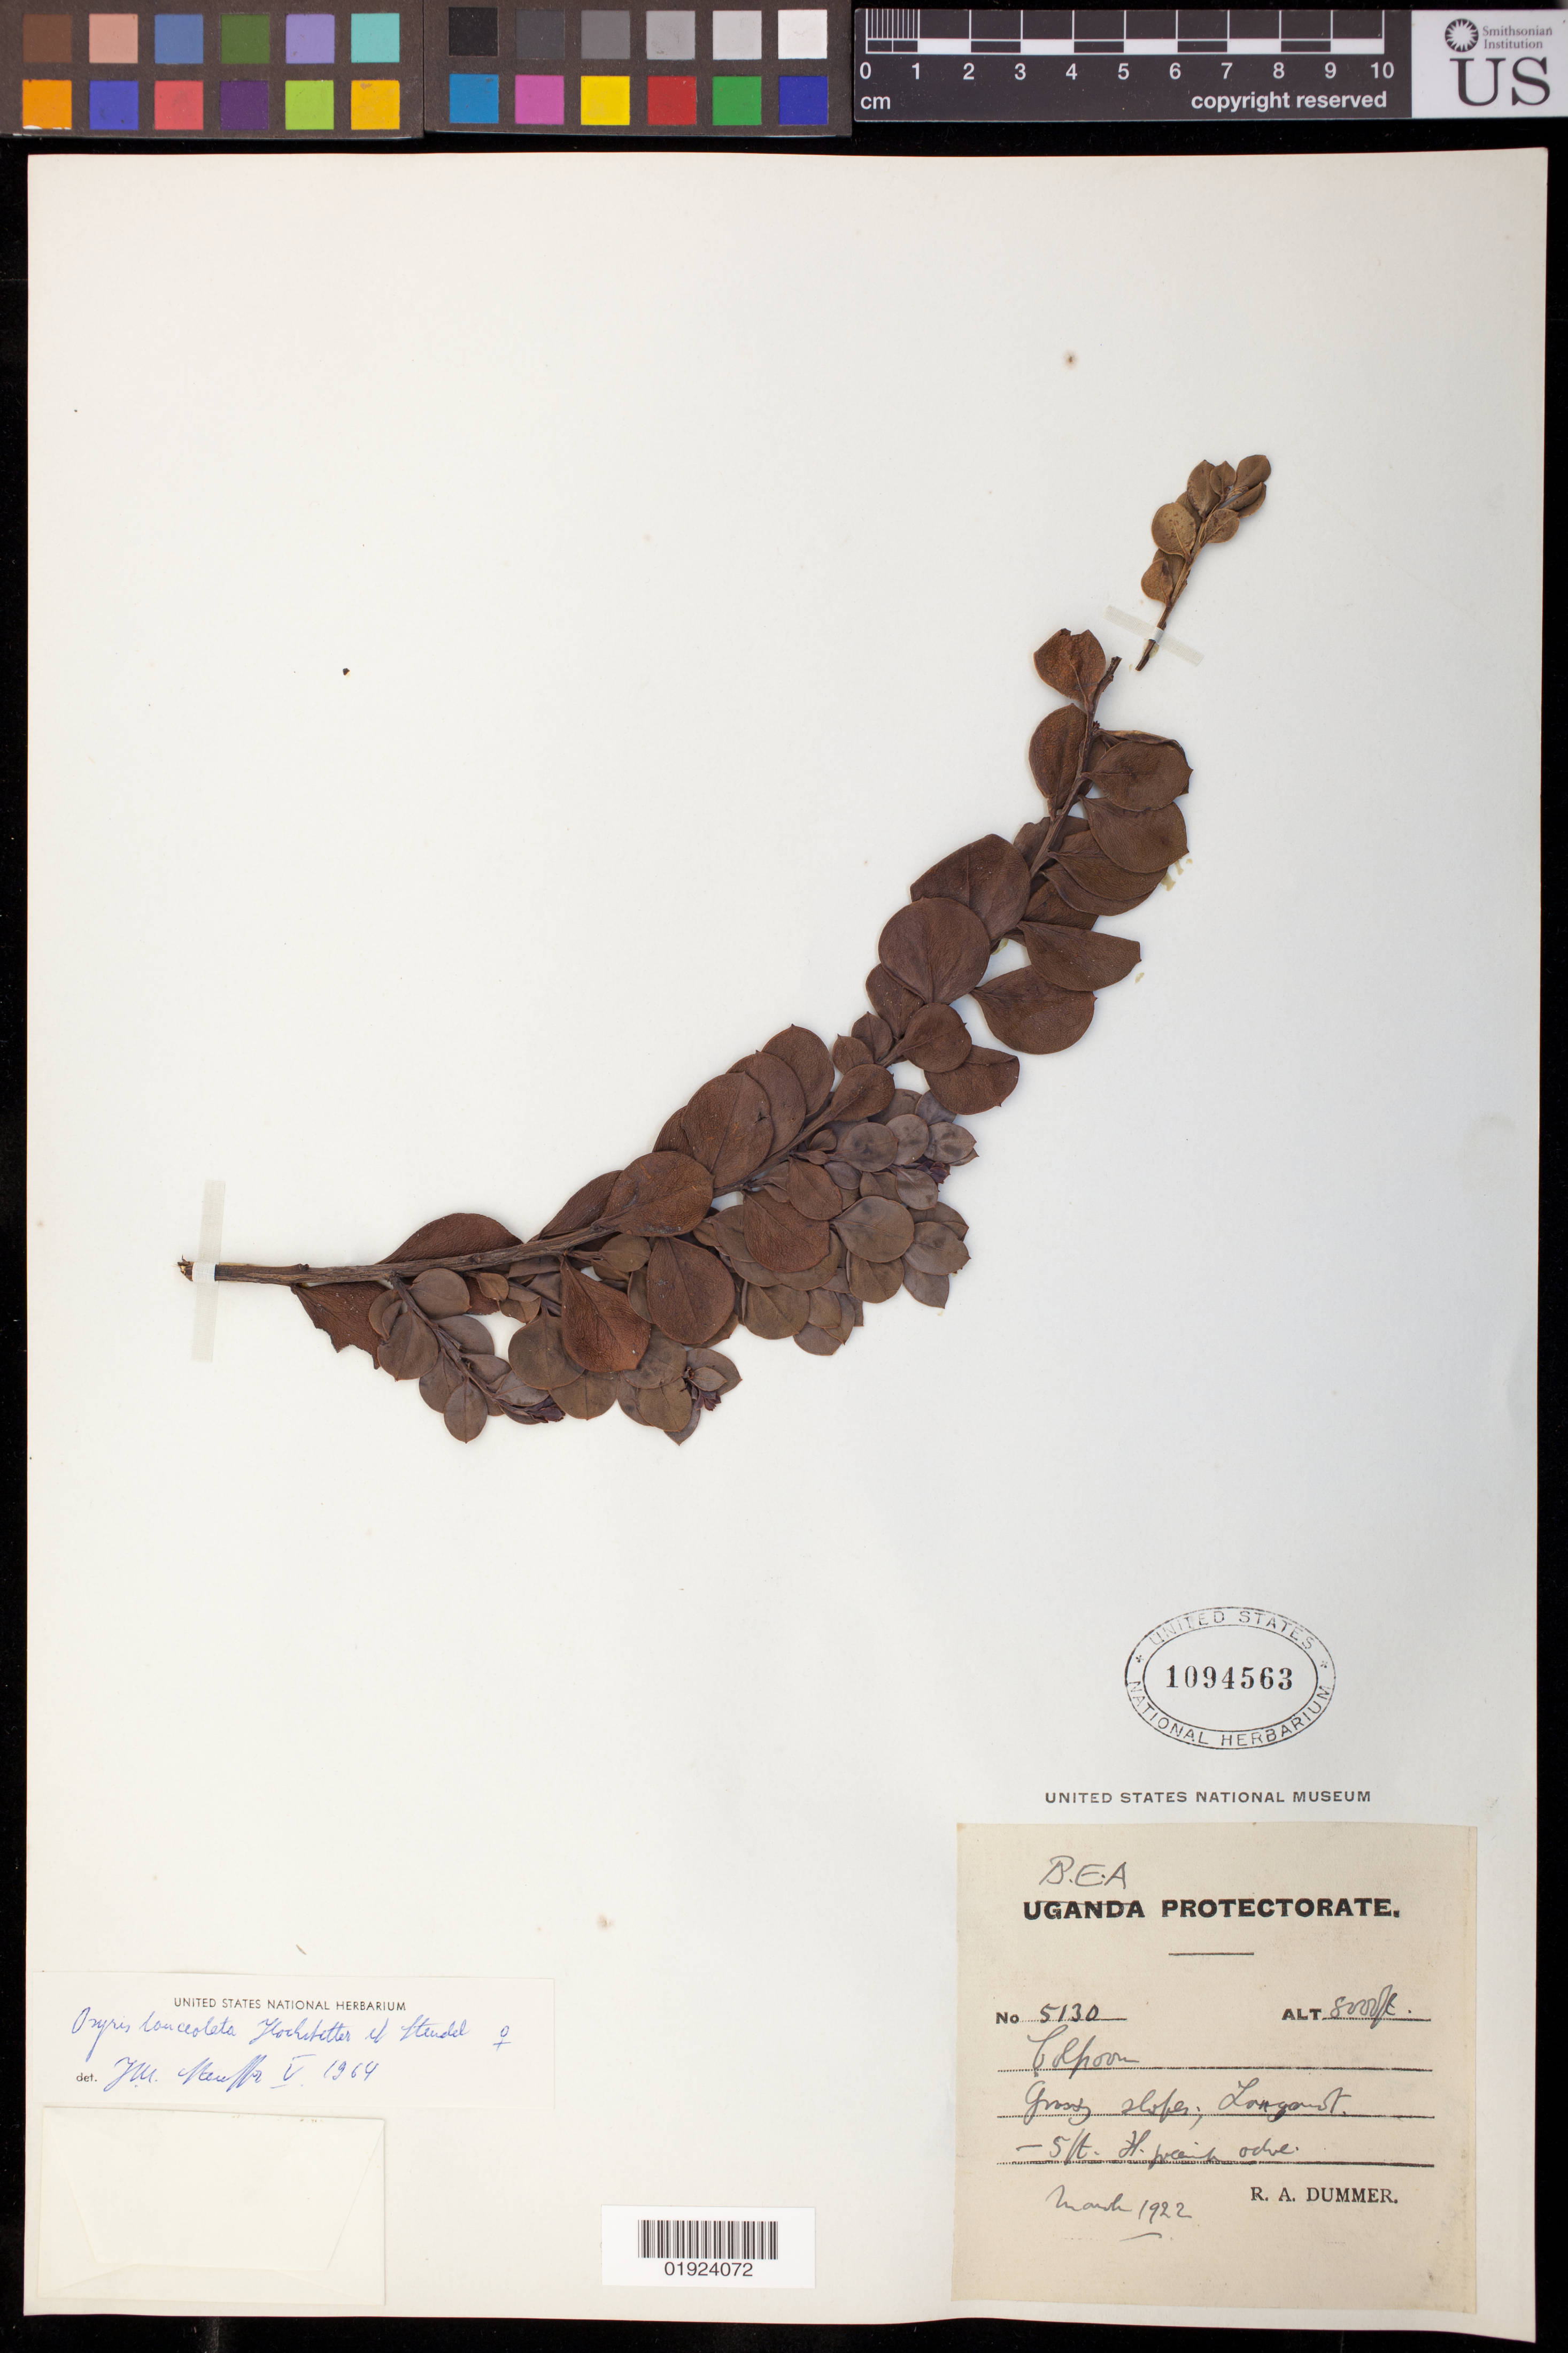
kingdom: Plantae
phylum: Tracheophyta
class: Magnoliopsida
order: Santalales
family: Santalaceae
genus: Osyris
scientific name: Osyris quadripartita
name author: Salzm. ex Decne.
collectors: R. Dümmer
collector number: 5130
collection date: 1922-03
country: Kenya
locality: Longonot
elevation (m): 2438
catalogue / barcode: US 1094563